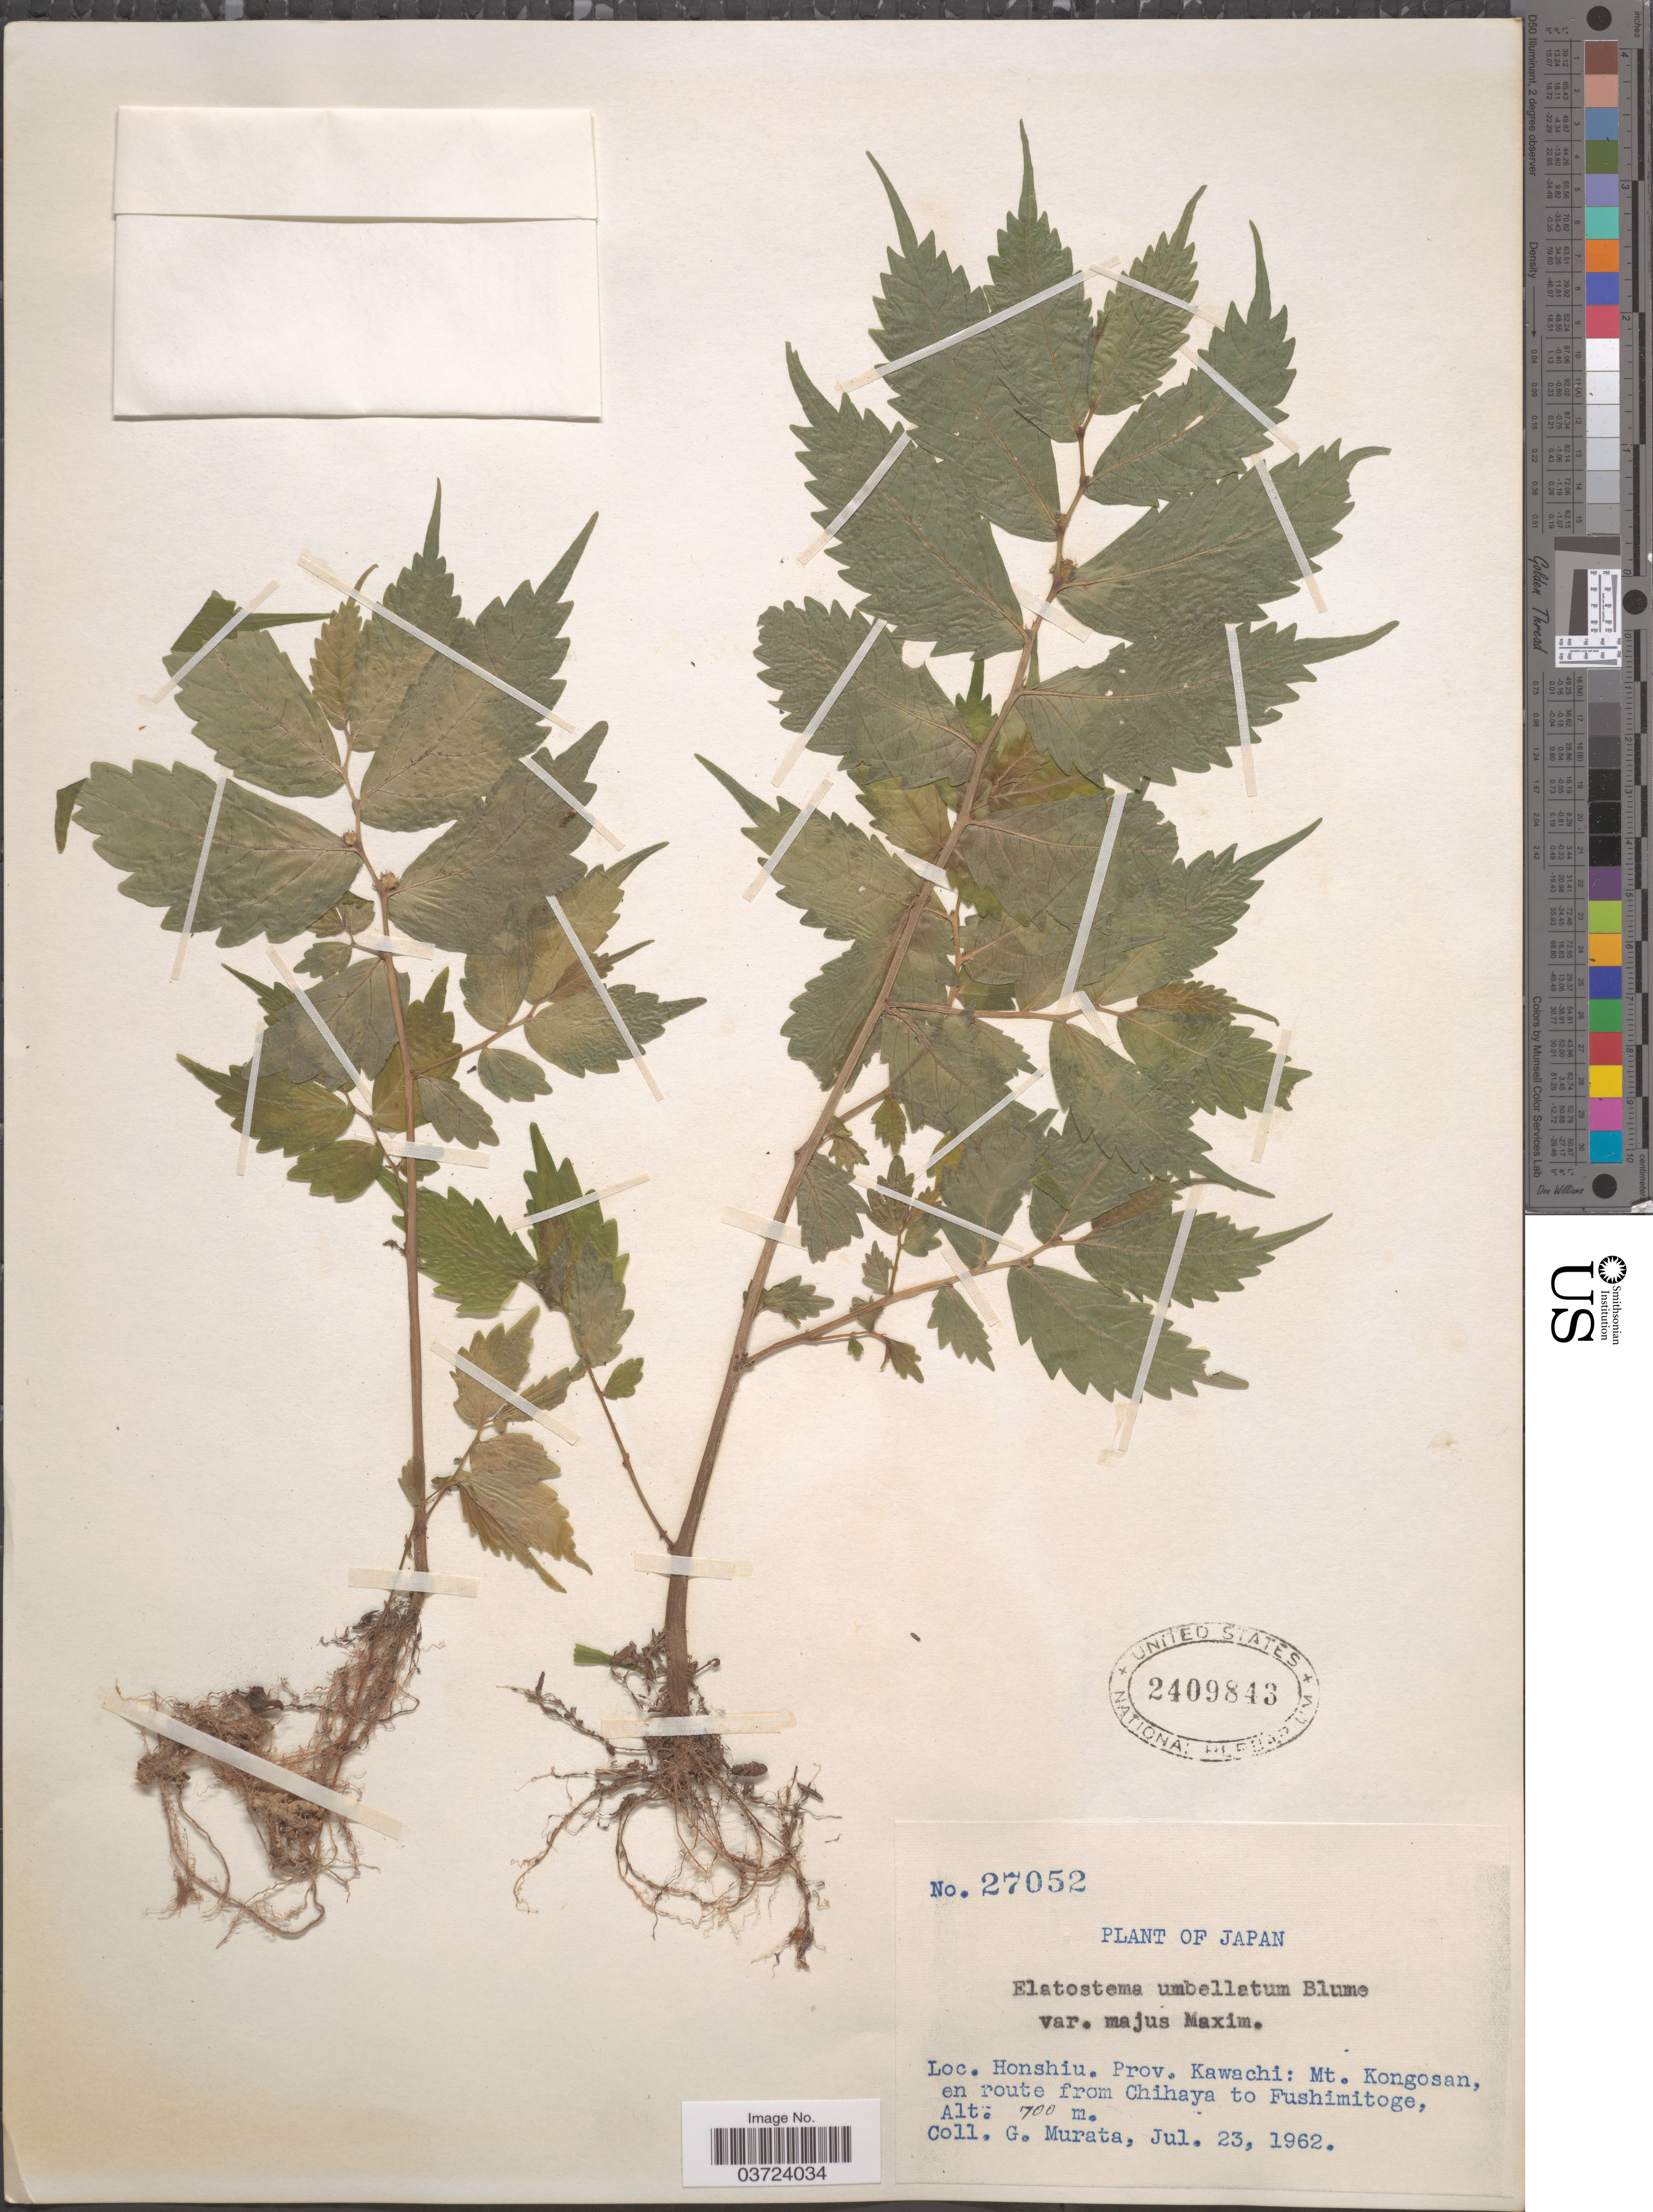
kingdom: Plantae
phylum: Tracheophyta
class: Magnoliopsida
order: Rosales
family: Urticaceae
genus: Elatostema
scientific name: Elatostema umbellatum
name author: Blume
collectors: G. Murata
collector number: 27052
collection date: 1962-07-23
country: Japan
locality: Honshiu. Prov. Kawachi: Mt. Kongosan, en route from Chihaya to Fushimitoge.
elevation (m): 700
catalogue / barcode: US 2409843